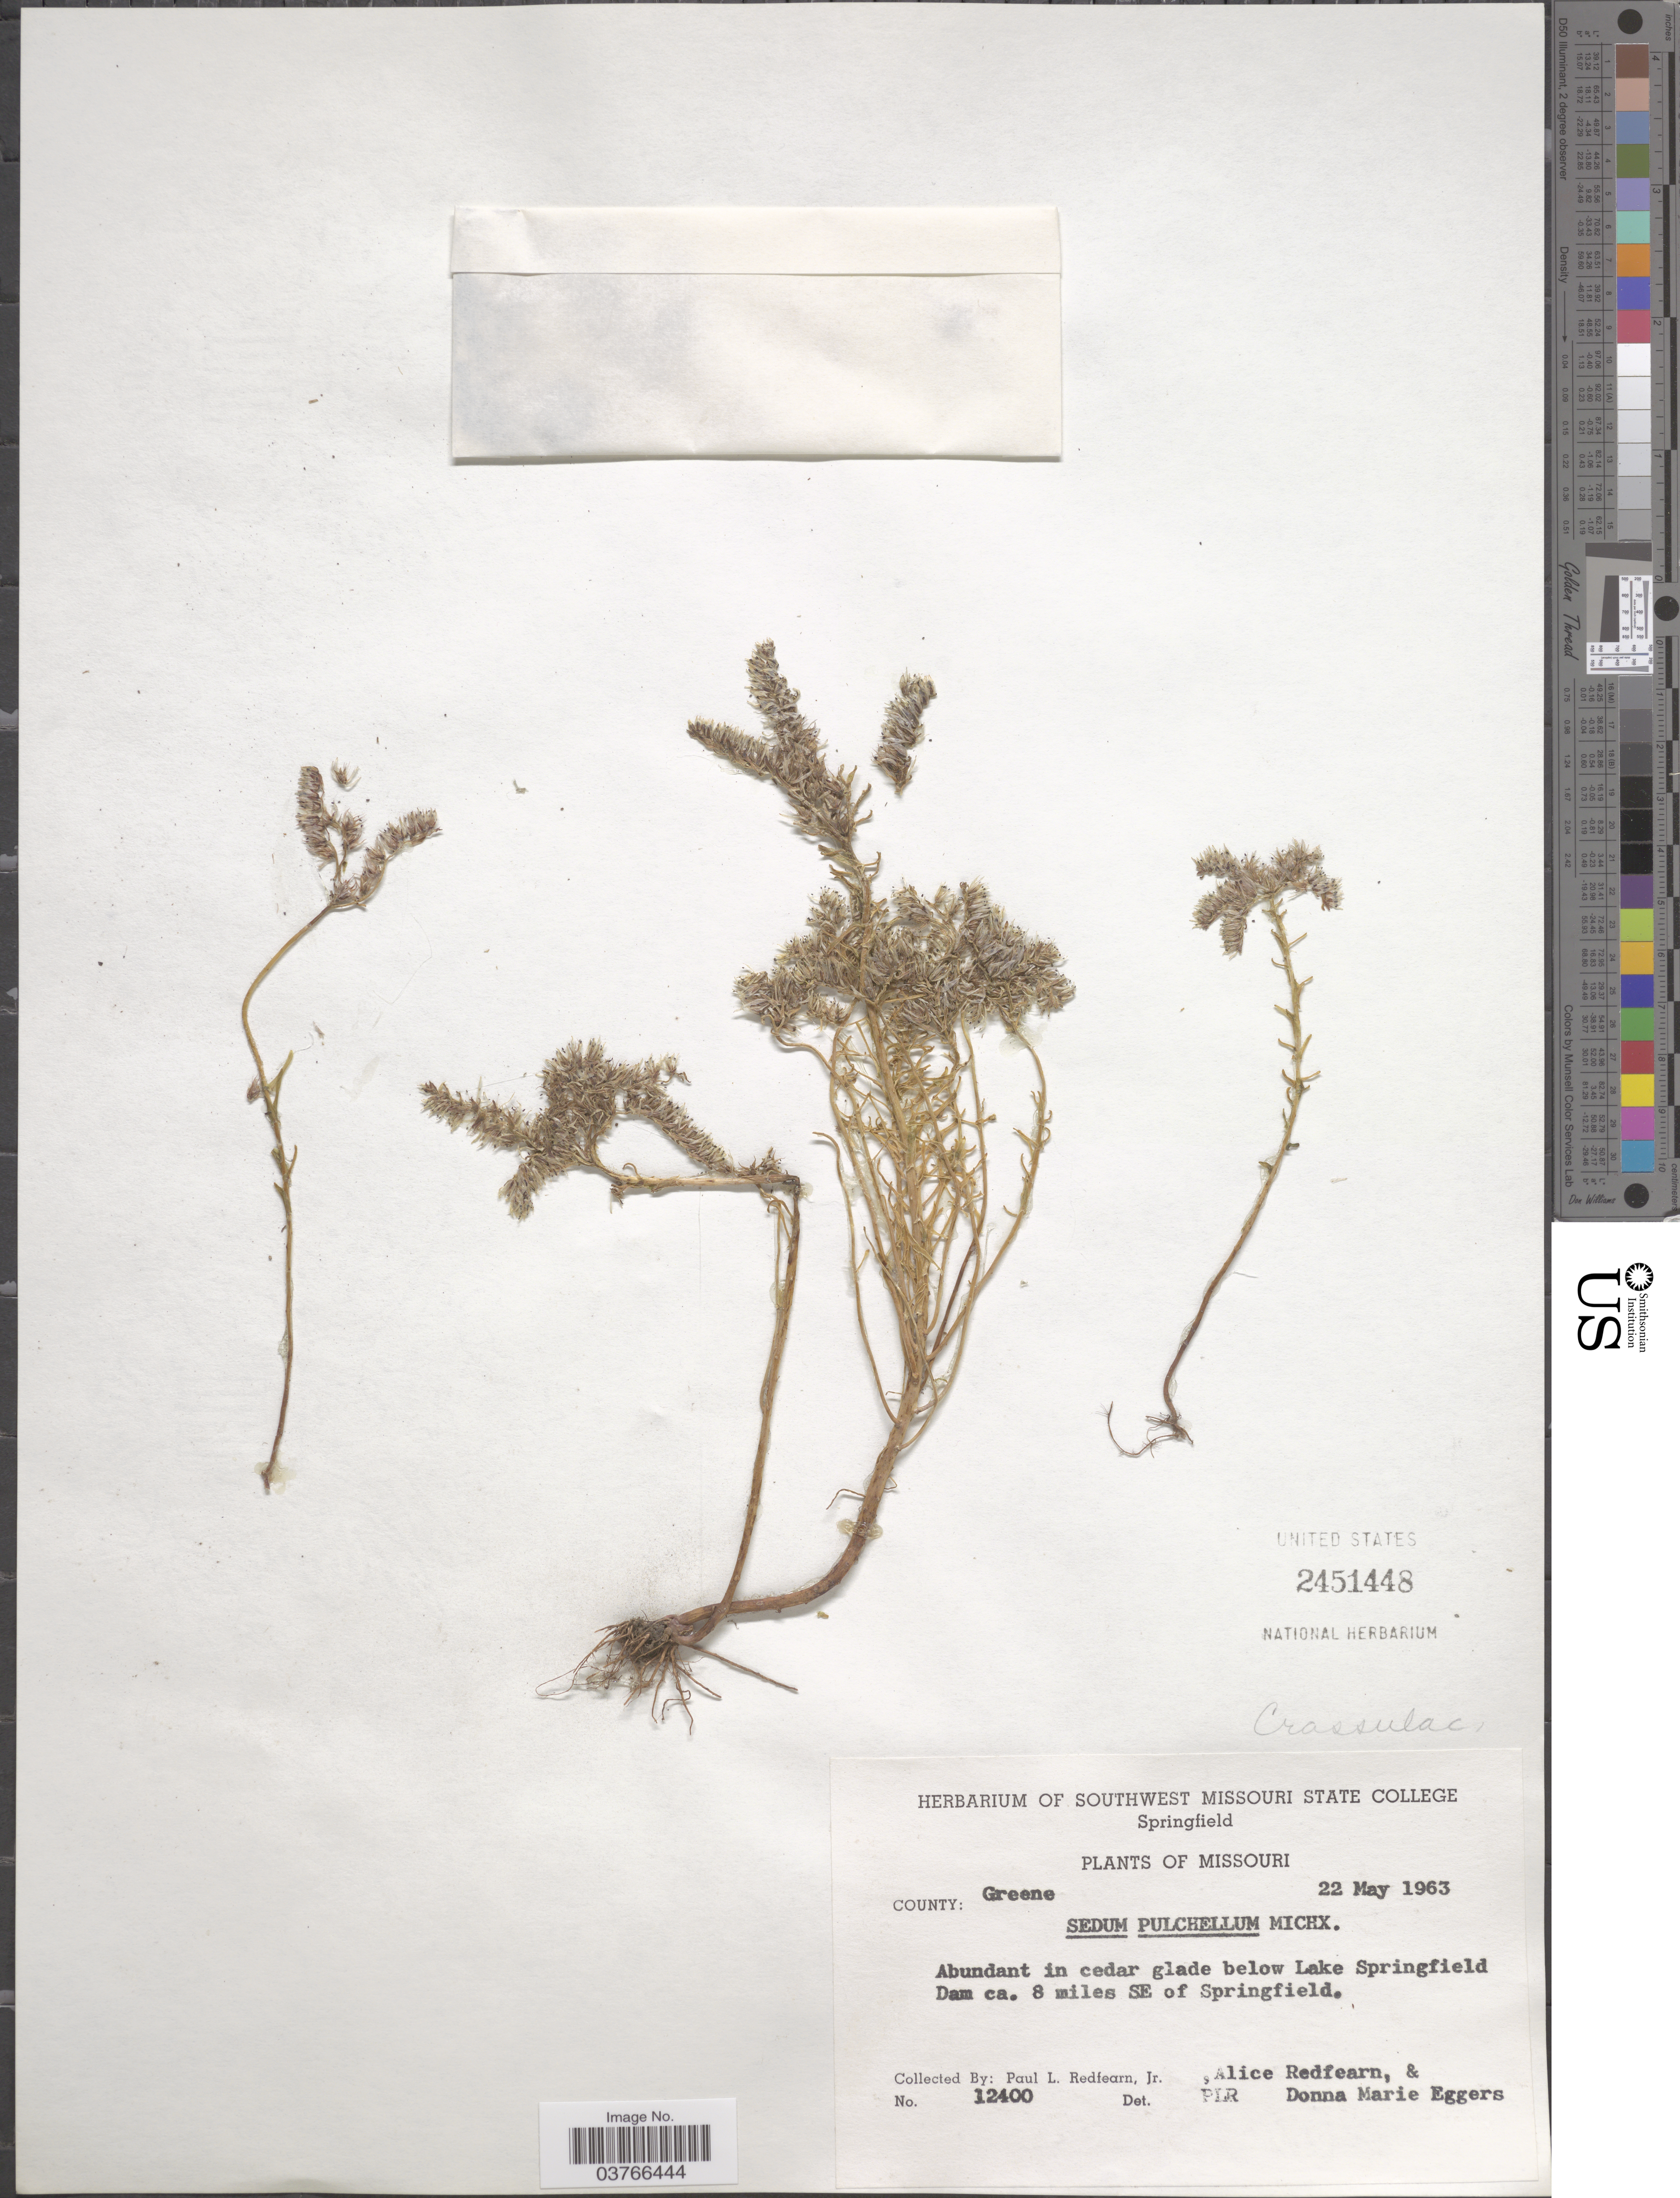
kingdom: Plantae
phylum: Tracheophyta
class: Magnoliopsida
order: Saxifragales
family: Crassulaceae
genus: Sedum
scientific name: Sedum pulchellum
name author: Michx.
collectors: P. Redfearn, A. Redfearn & D. M. Eggers Ware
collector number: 12400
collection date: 1963-05-22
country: United States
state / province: Missouri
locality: County: Greene. Below Lake Springfield Dam ca. 8 miles SE of Springfield.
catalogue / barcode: US 2451448